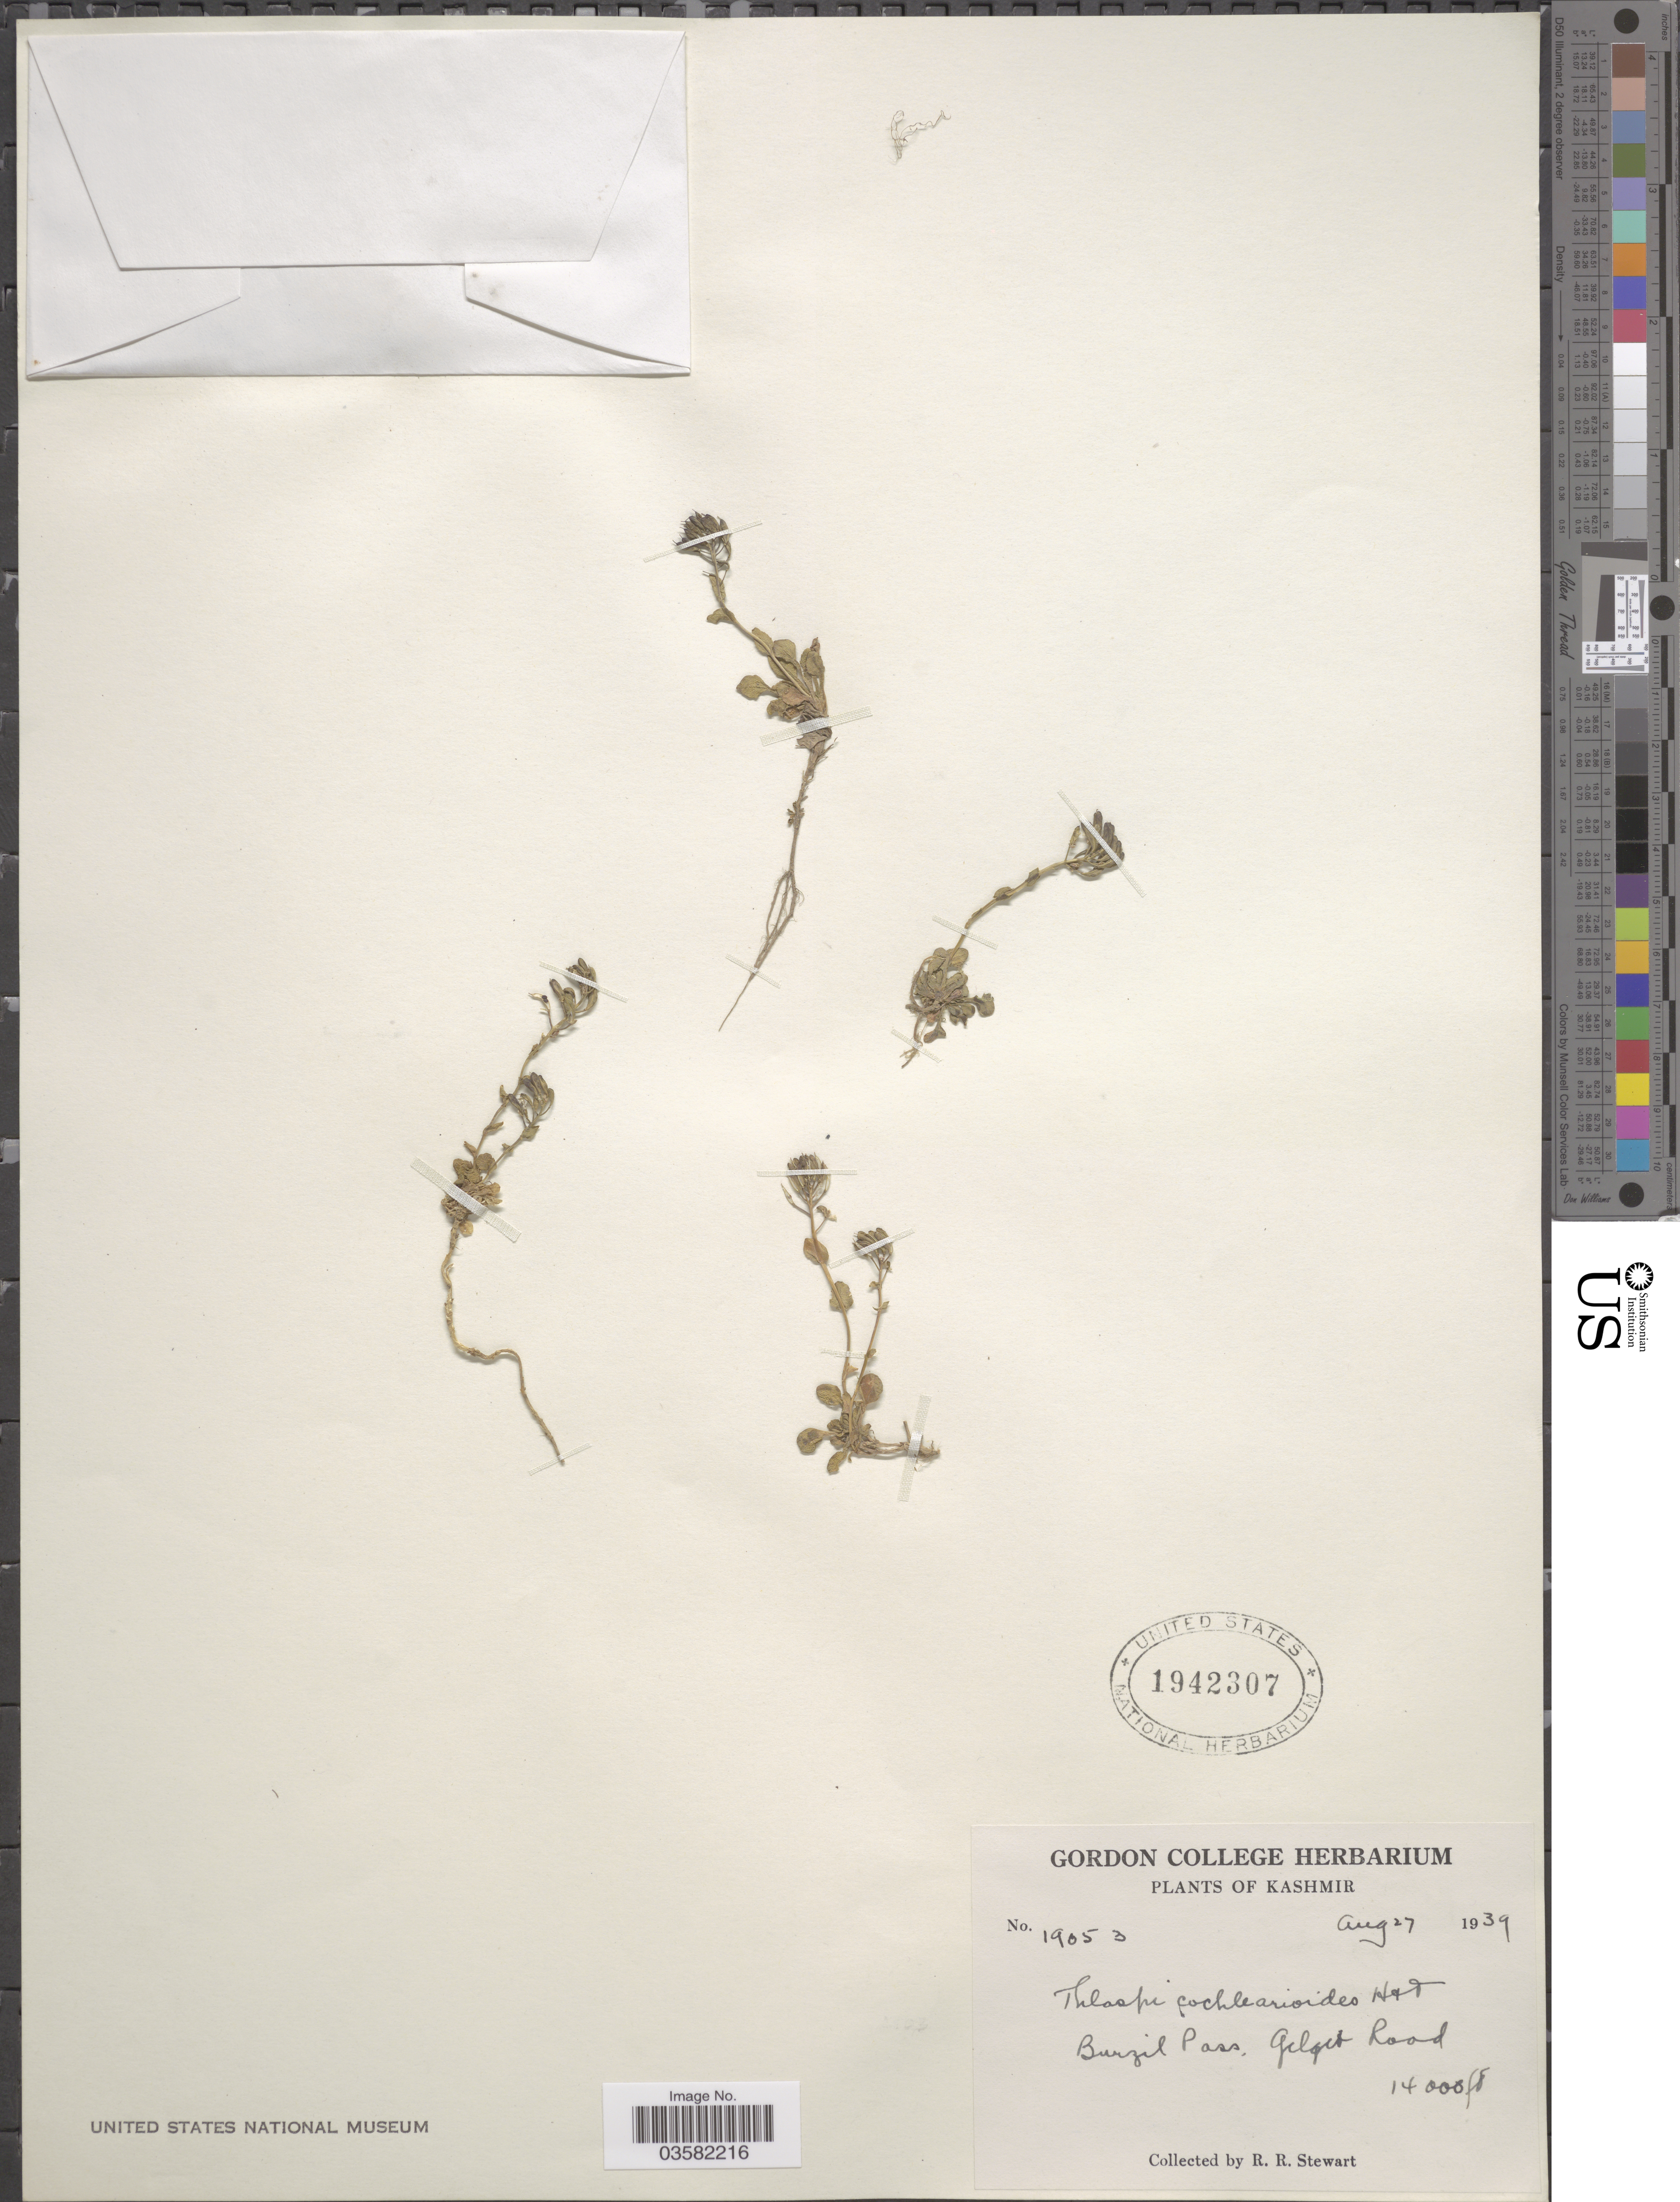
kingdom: Plantae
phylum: Tracheophyta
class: Magnoliopsida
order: Brassicales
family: Brassicaceae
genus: Thlaspi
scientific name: Thlaspi cochlearioides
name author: Hook. f. & Thomson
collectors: R. Stewart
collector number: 19053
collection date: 1939-08-27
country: Pakistan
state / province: Gilgit-Baltistan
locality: Kashmir. Burzil Pass, Gilgit Road.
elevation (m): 4267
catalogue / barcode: US 1942307